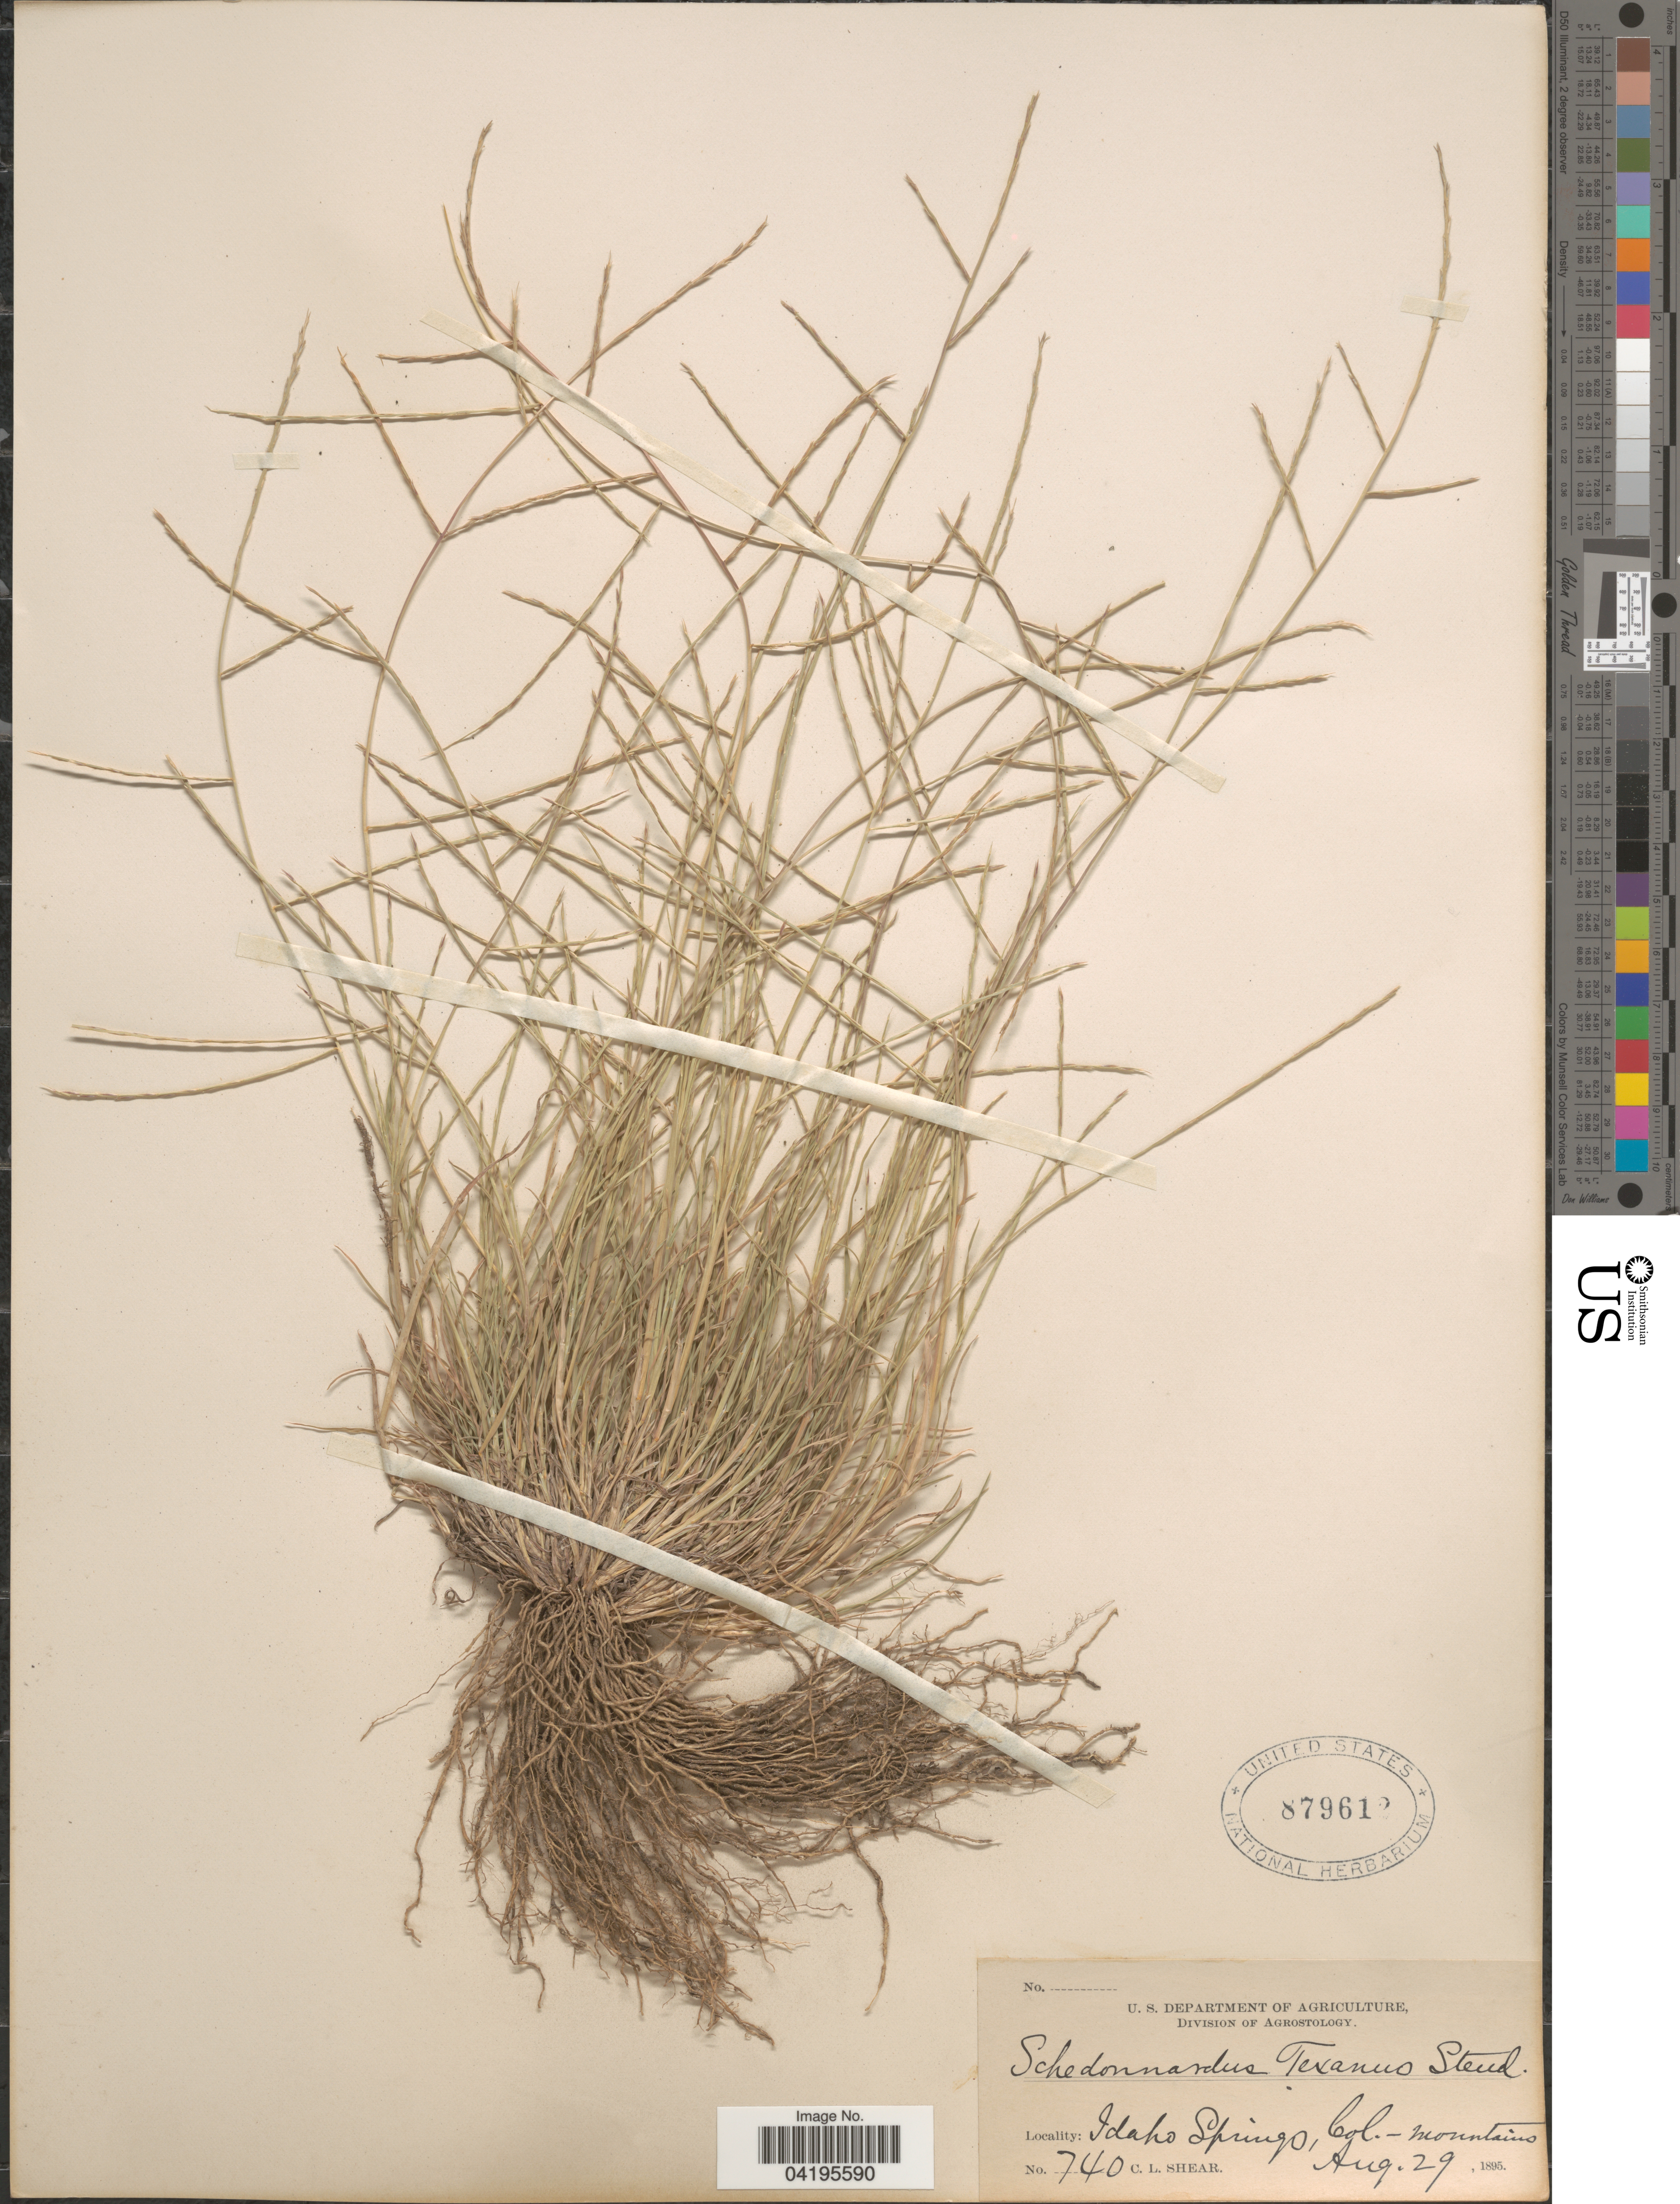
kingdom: Plantae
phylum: Tracheophyta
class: Liliopsida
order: Poales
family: Poaceae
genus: Muhlenbergia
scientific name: Muhlenbergia paniculata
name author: (Nutt.) Columbus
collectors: C. L. Shear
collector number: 740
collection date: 1895-08-29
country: United States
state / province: Colorado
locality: Idaho Springs - mountains.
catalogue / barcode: US 879612